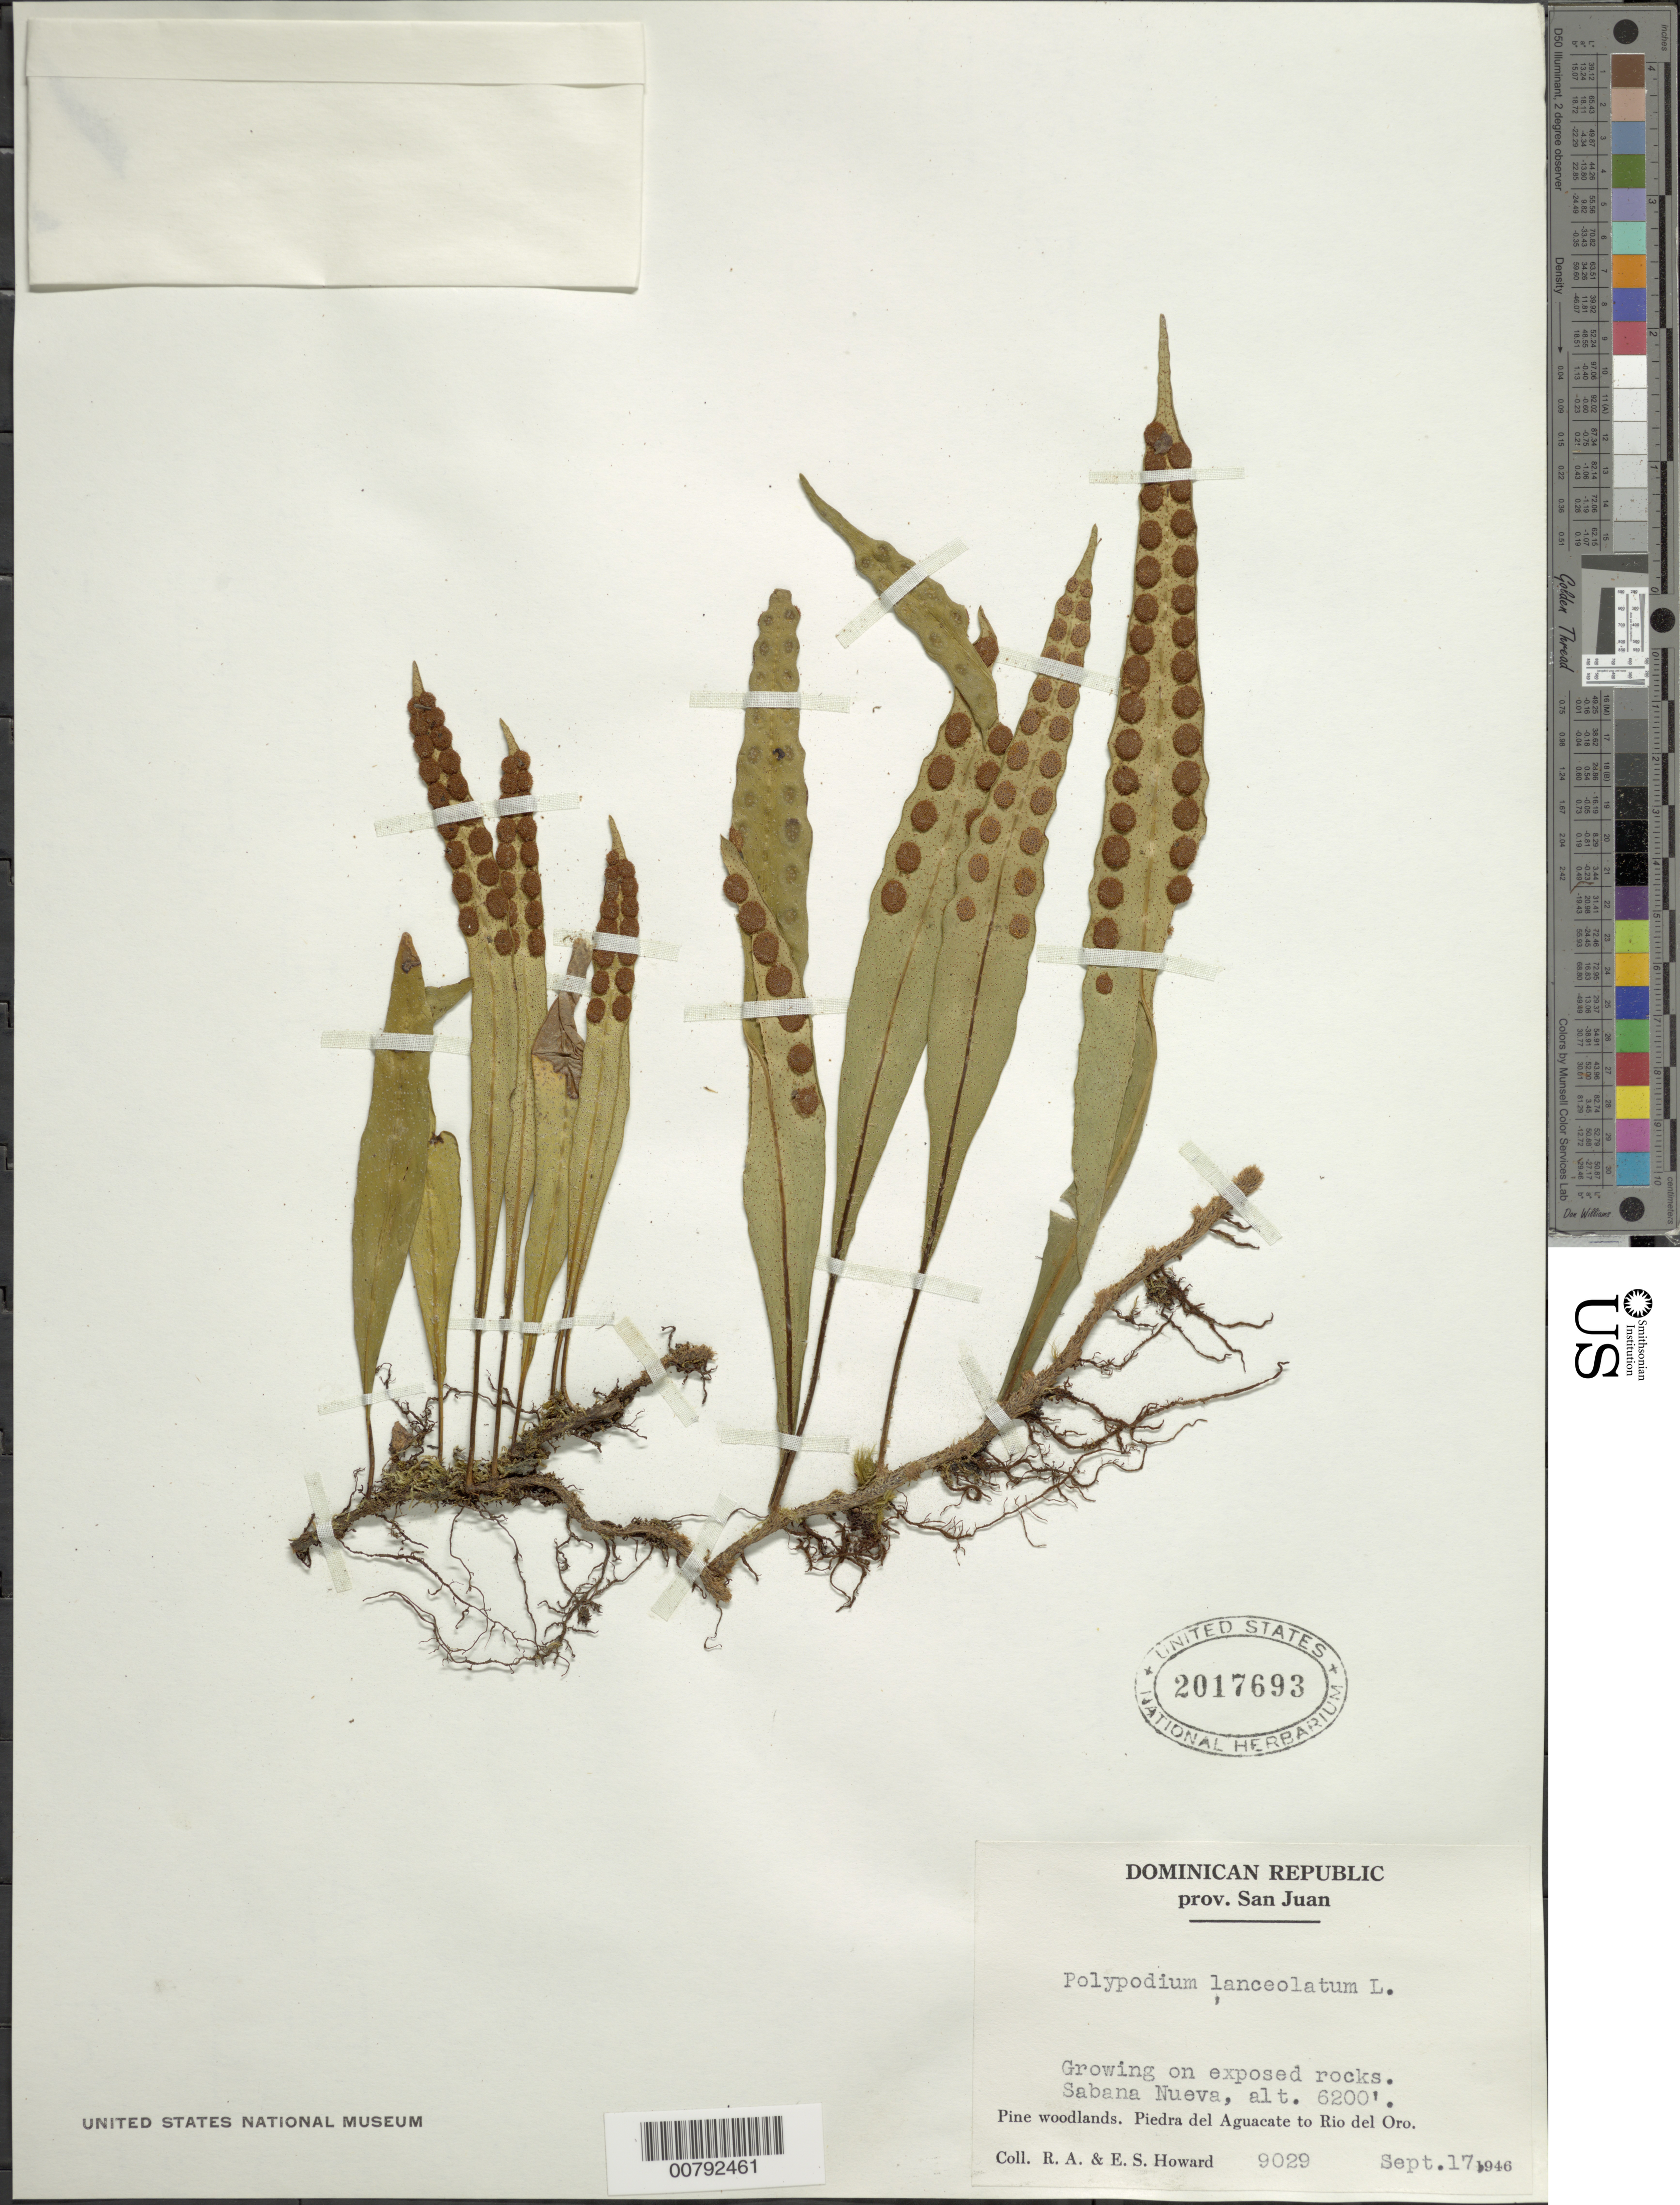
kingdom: Plantae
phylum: Tracheophyta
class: Polypodiopsida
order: Polypodiales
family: Polypodiaceae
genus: Pleopeltis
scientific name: Pleopeltis marginata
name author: A.R. Sm. & Tejero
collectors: R. A. Howard & E. S. Howard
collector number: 9029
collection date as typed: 17 Sep 1946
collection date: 1946-09-17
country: Dominican Republic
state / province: San Juan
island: Hispaniola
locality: Piedra del Aguacate to Rio del Oro; Sabana Nueva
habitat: On exposed rocks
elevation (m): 1890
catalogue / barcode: US 2017693